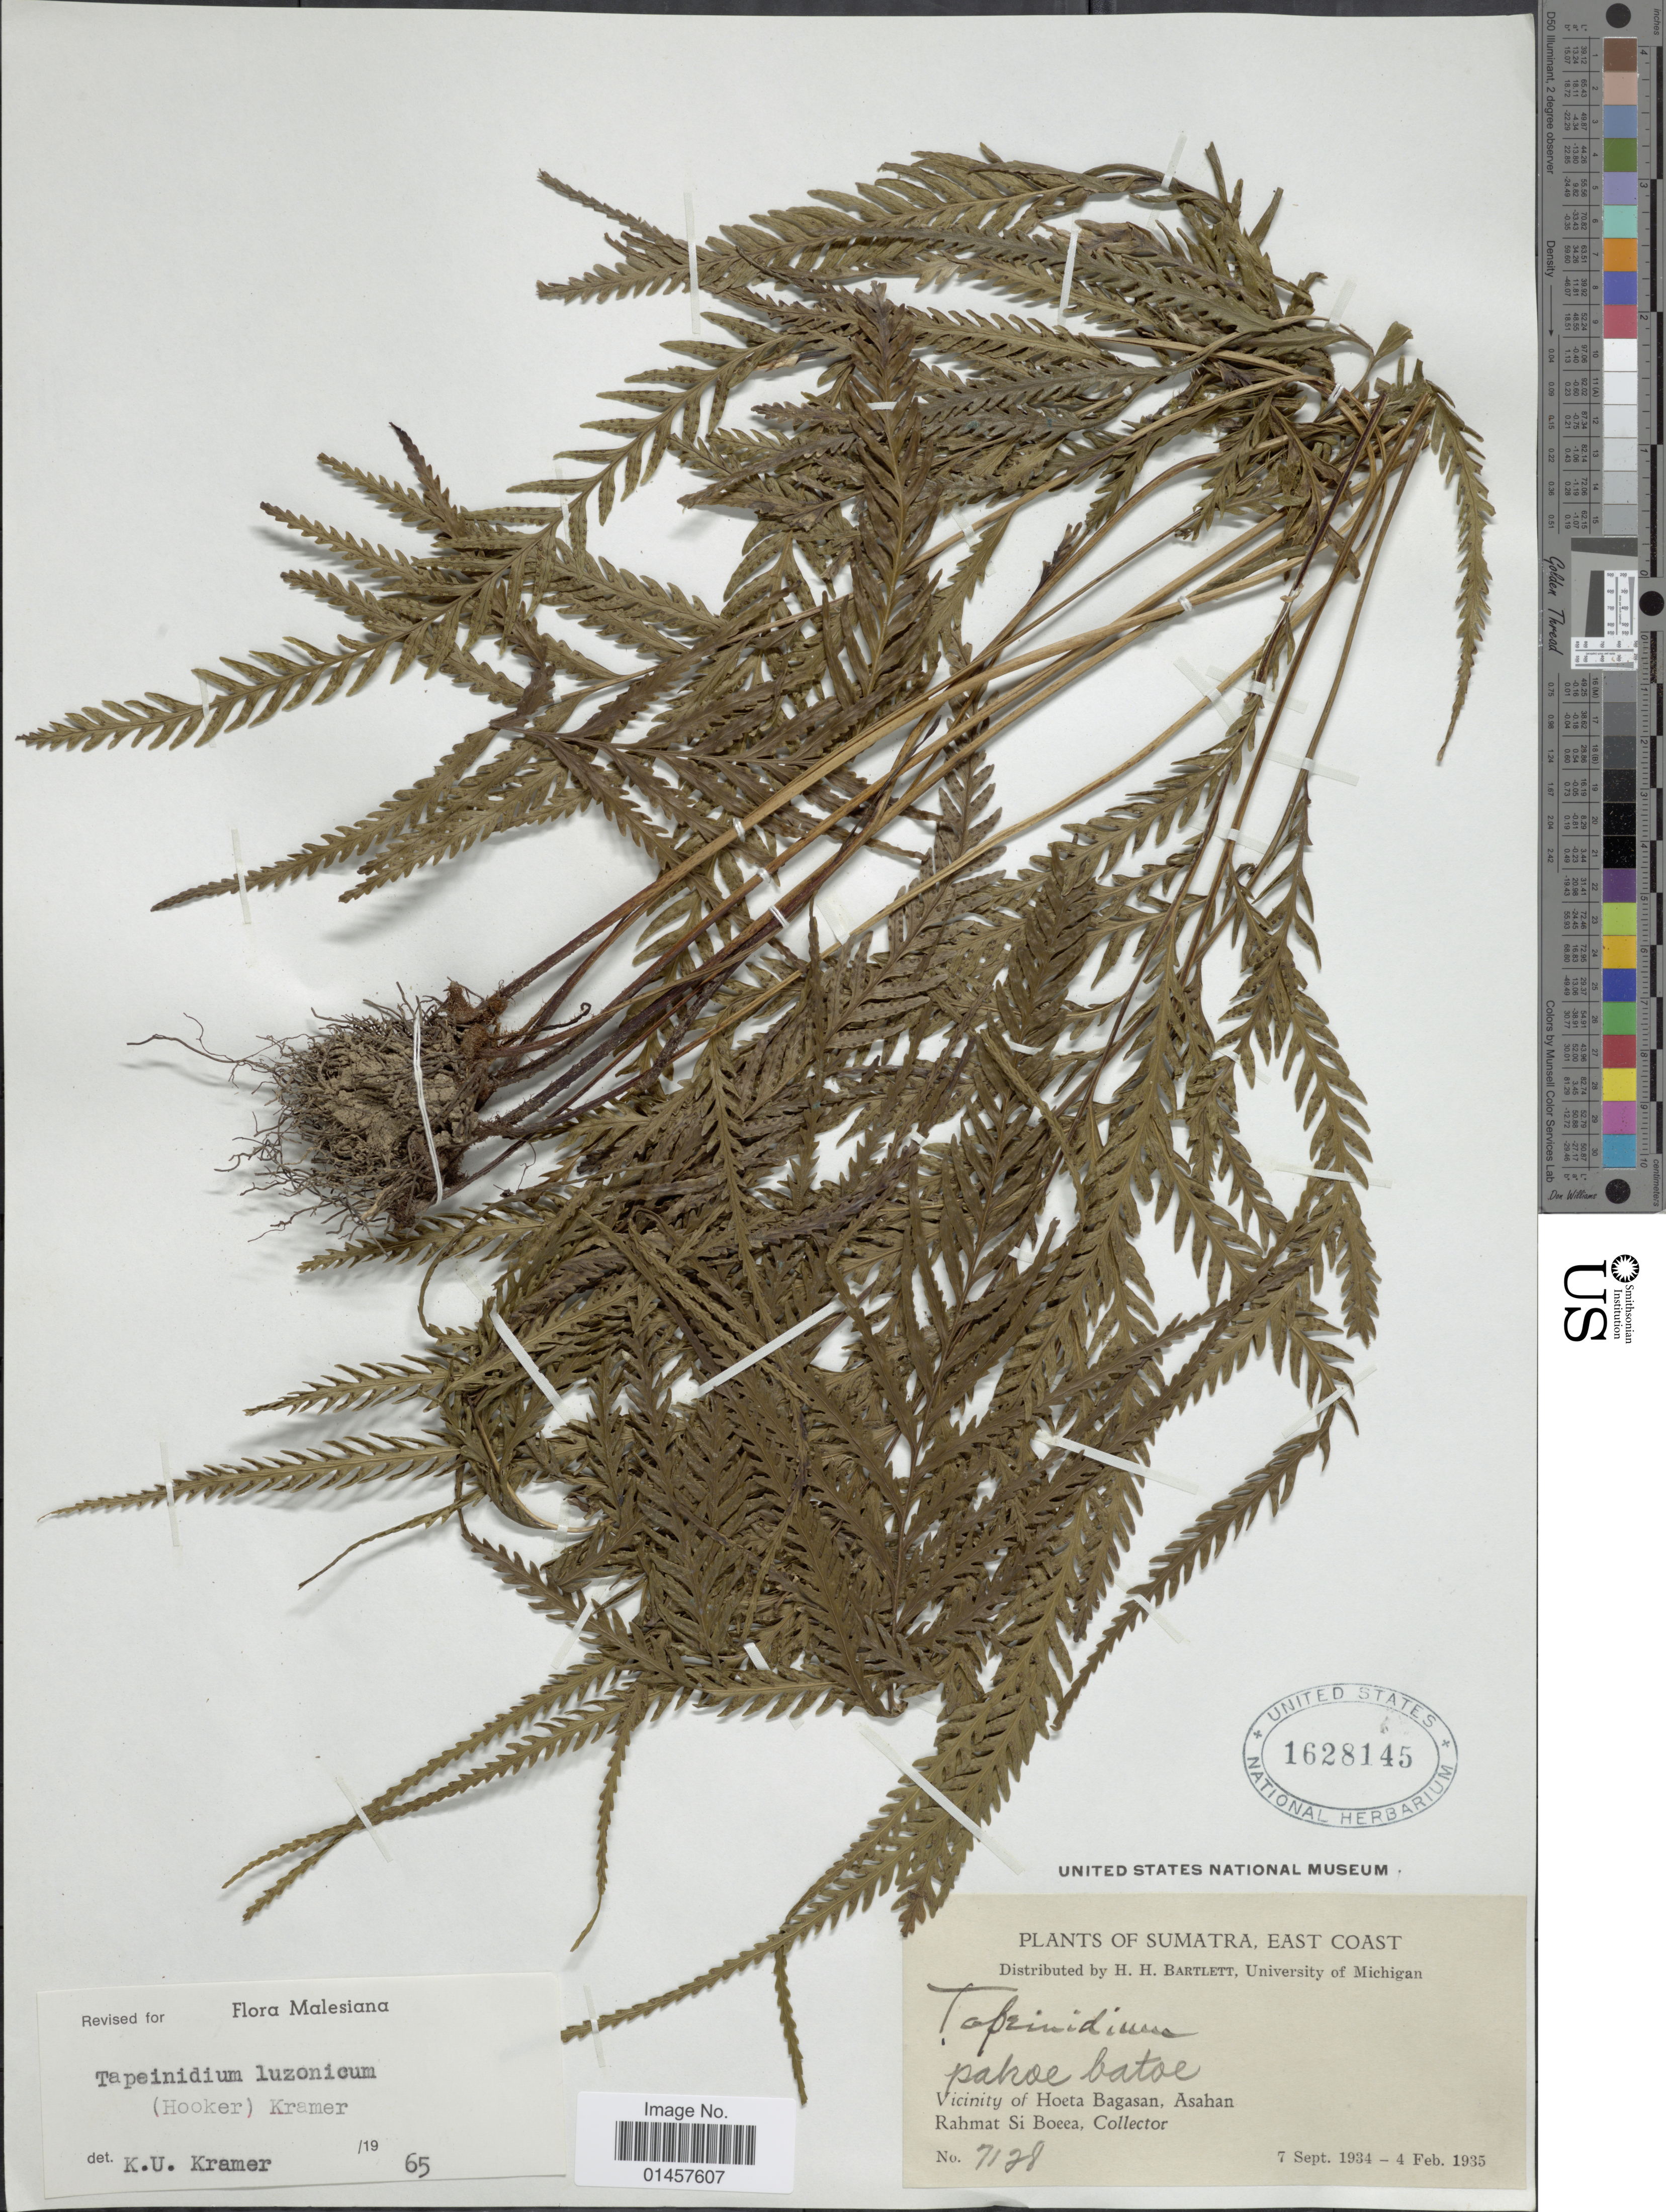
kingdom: Plantae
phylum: Tracheophyta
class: Polypodiopsida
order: Polypodiales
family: Lindsaeaceae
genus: Tapeinidium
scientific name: Tapeinidium luzonicum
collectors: Rahmat Si Boeea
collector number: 7128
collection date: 1934-09-07/1935-02-04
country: Indonesia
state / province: Sumatra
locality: Sumatra, East Coast, Pahoe Batoe, vicinity of Hoeta Bagasan, Asahan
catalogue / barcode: US 1628145